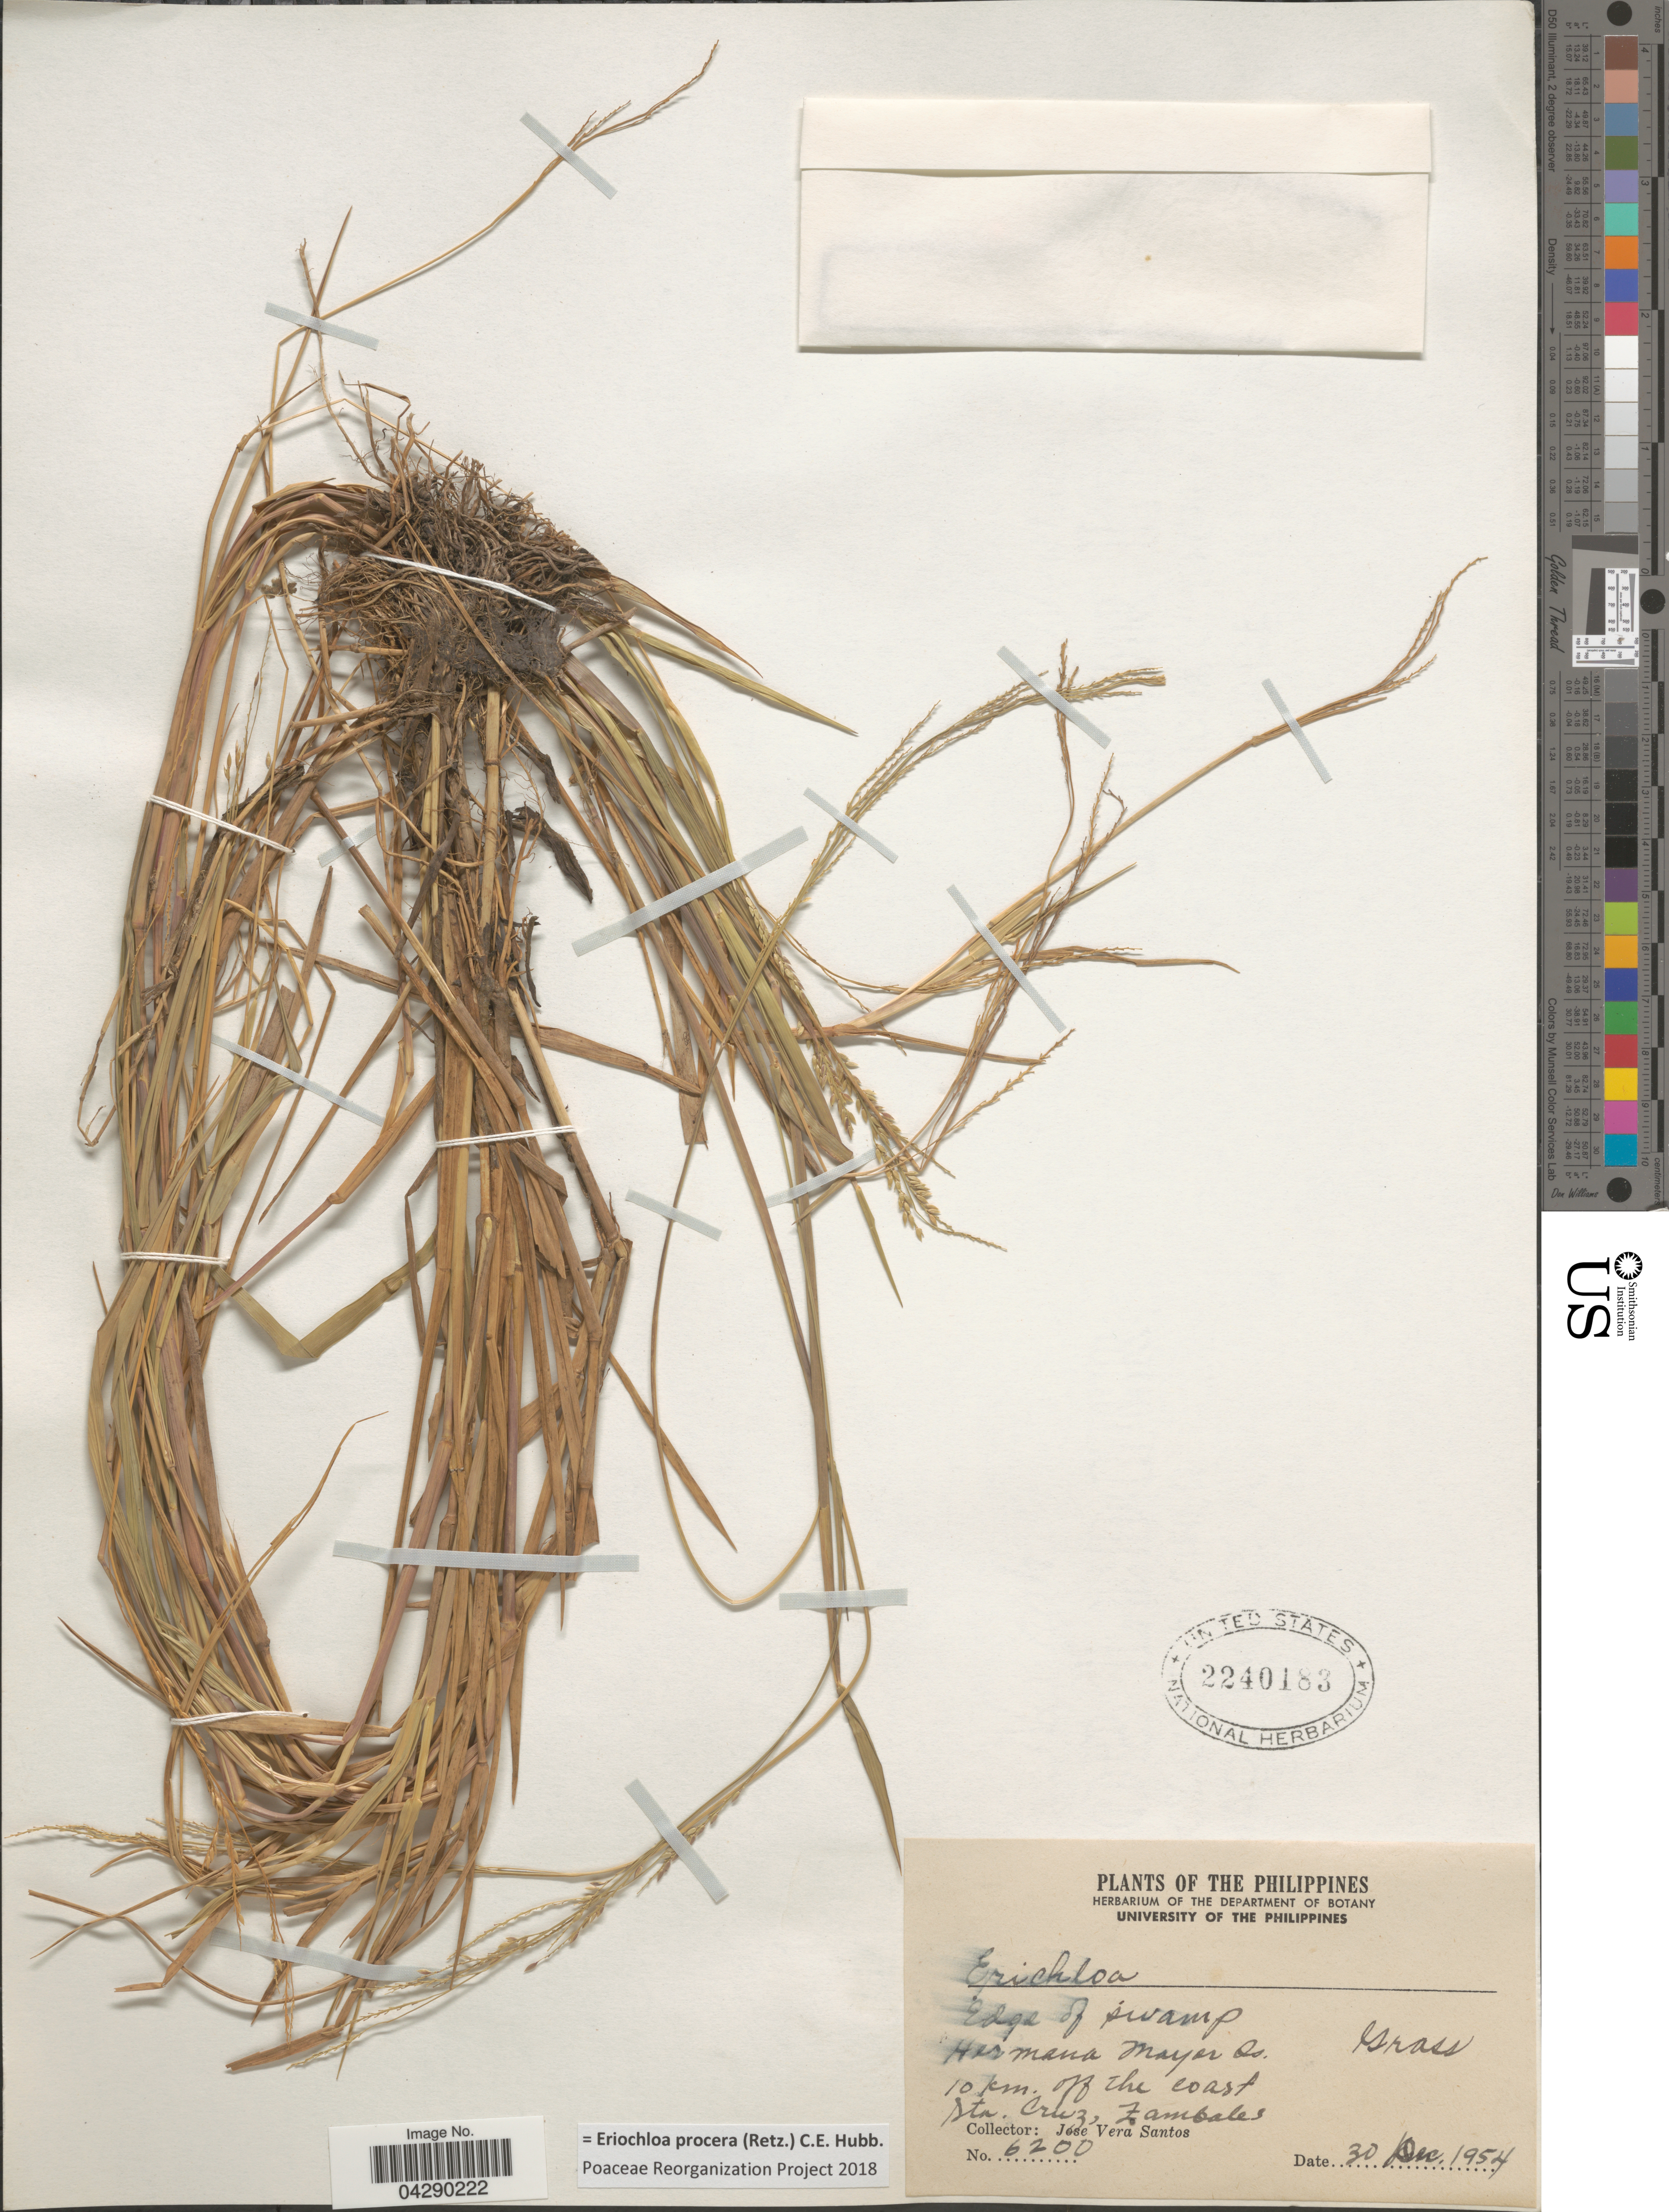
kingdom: Plantae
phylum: Tracheophyta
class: Liliopsida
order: Poales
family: Poaceae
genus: Eriochloa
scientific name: Eriochloa procera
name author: (Retz.) C.E. Hubb.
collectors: J. Santos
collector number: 6200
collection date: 1954-12-30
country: Philippines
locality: Edge of swamp. Hermana Mayor Is. 10 km. off the coast Sta. Cruz, Zambales.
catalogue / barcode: US 2240183